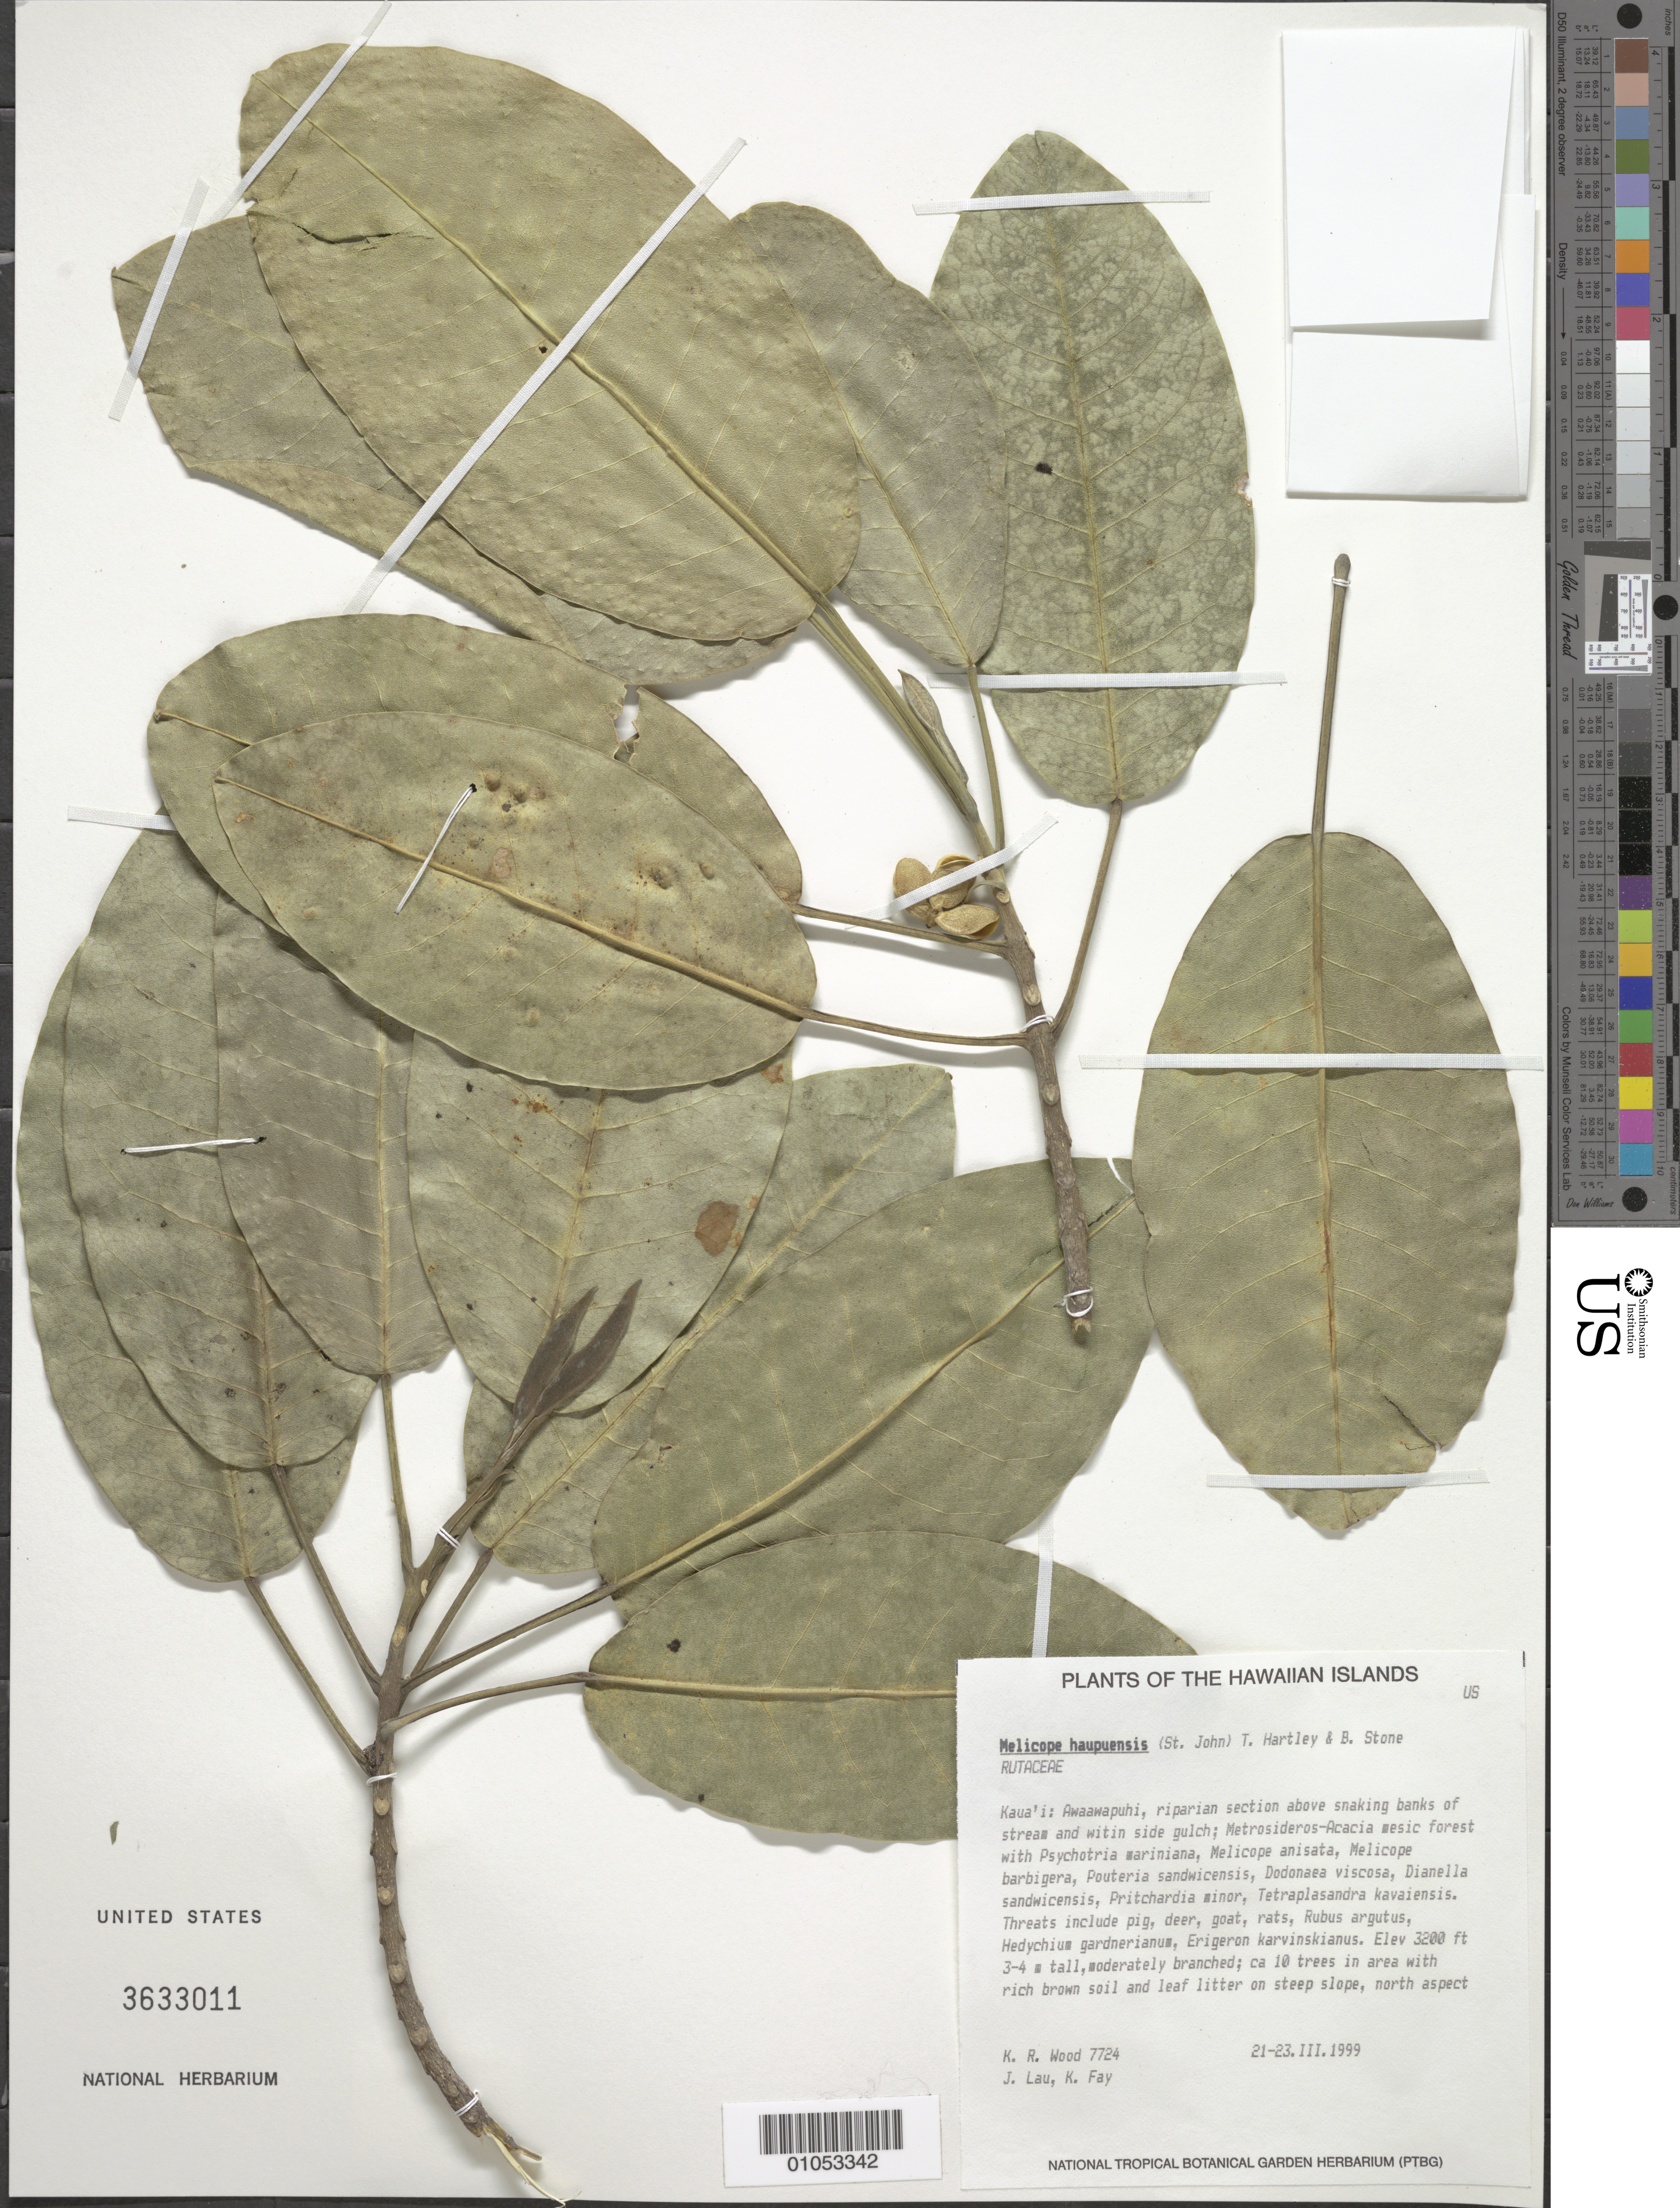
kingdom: Plantae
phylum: Tracheophyta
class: Magnoliopsida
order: Sapindales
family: Rutaceae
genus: Melicope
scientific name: Melicope haupuensis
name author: (H. St. John) T.G. Hartley & B.C. Stone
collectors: K. R. Wood, J. Lau & K. Fay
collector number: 7724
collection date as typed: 21-23 mar 1999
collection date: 1999-03-21/1999-03-23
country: United States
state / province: Hawaii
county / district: Kaui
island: Kaua'i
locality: Awaawapuhi, riparian section above snaking banks of stream and within side gulch.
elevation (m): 975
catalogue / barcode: US 3633011